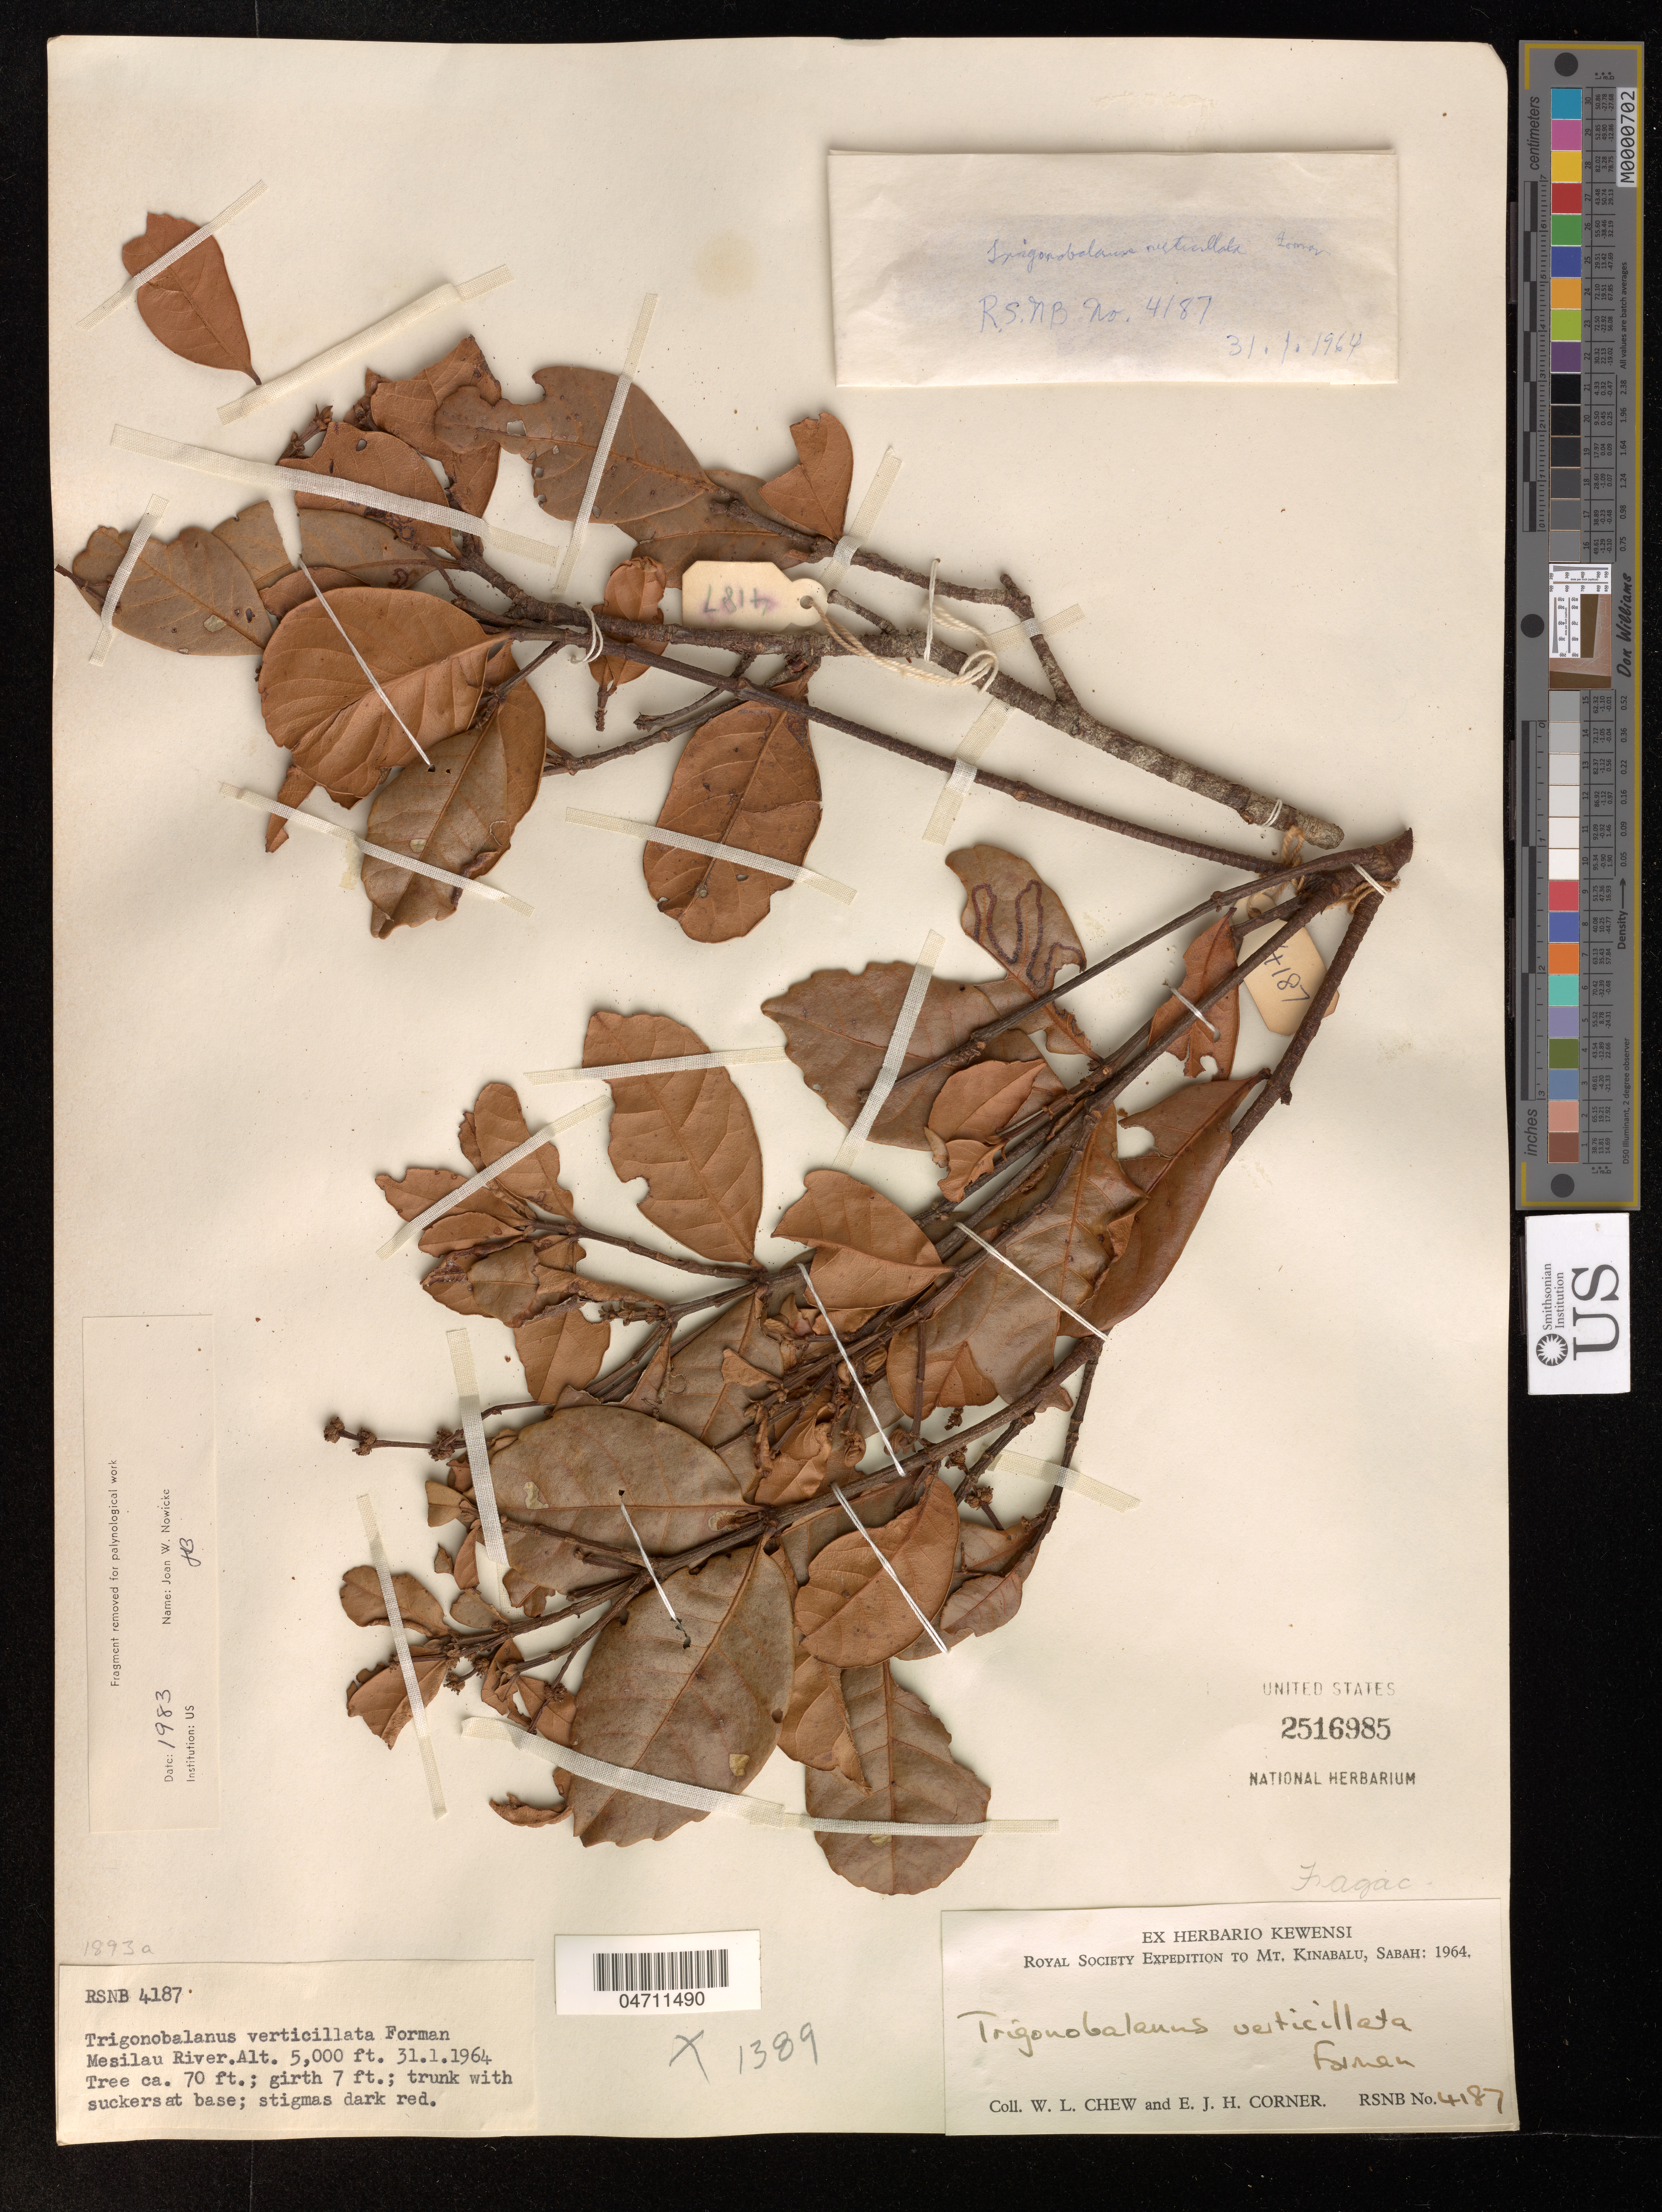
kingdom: Plantae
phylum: Tracheophyta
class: Magnoliopsida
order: Fagales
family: Fagaceae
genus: Trigonobalanus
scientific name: Trigonobalanus verticillata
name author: Forman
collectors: W. Chew & E. Corner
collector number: RSNB 4187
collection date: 1964-01-31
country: Malaysia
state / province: Sabah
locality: Mt. Kinabalu, Mesilau River.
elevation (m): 1524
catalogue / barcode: US 2516985